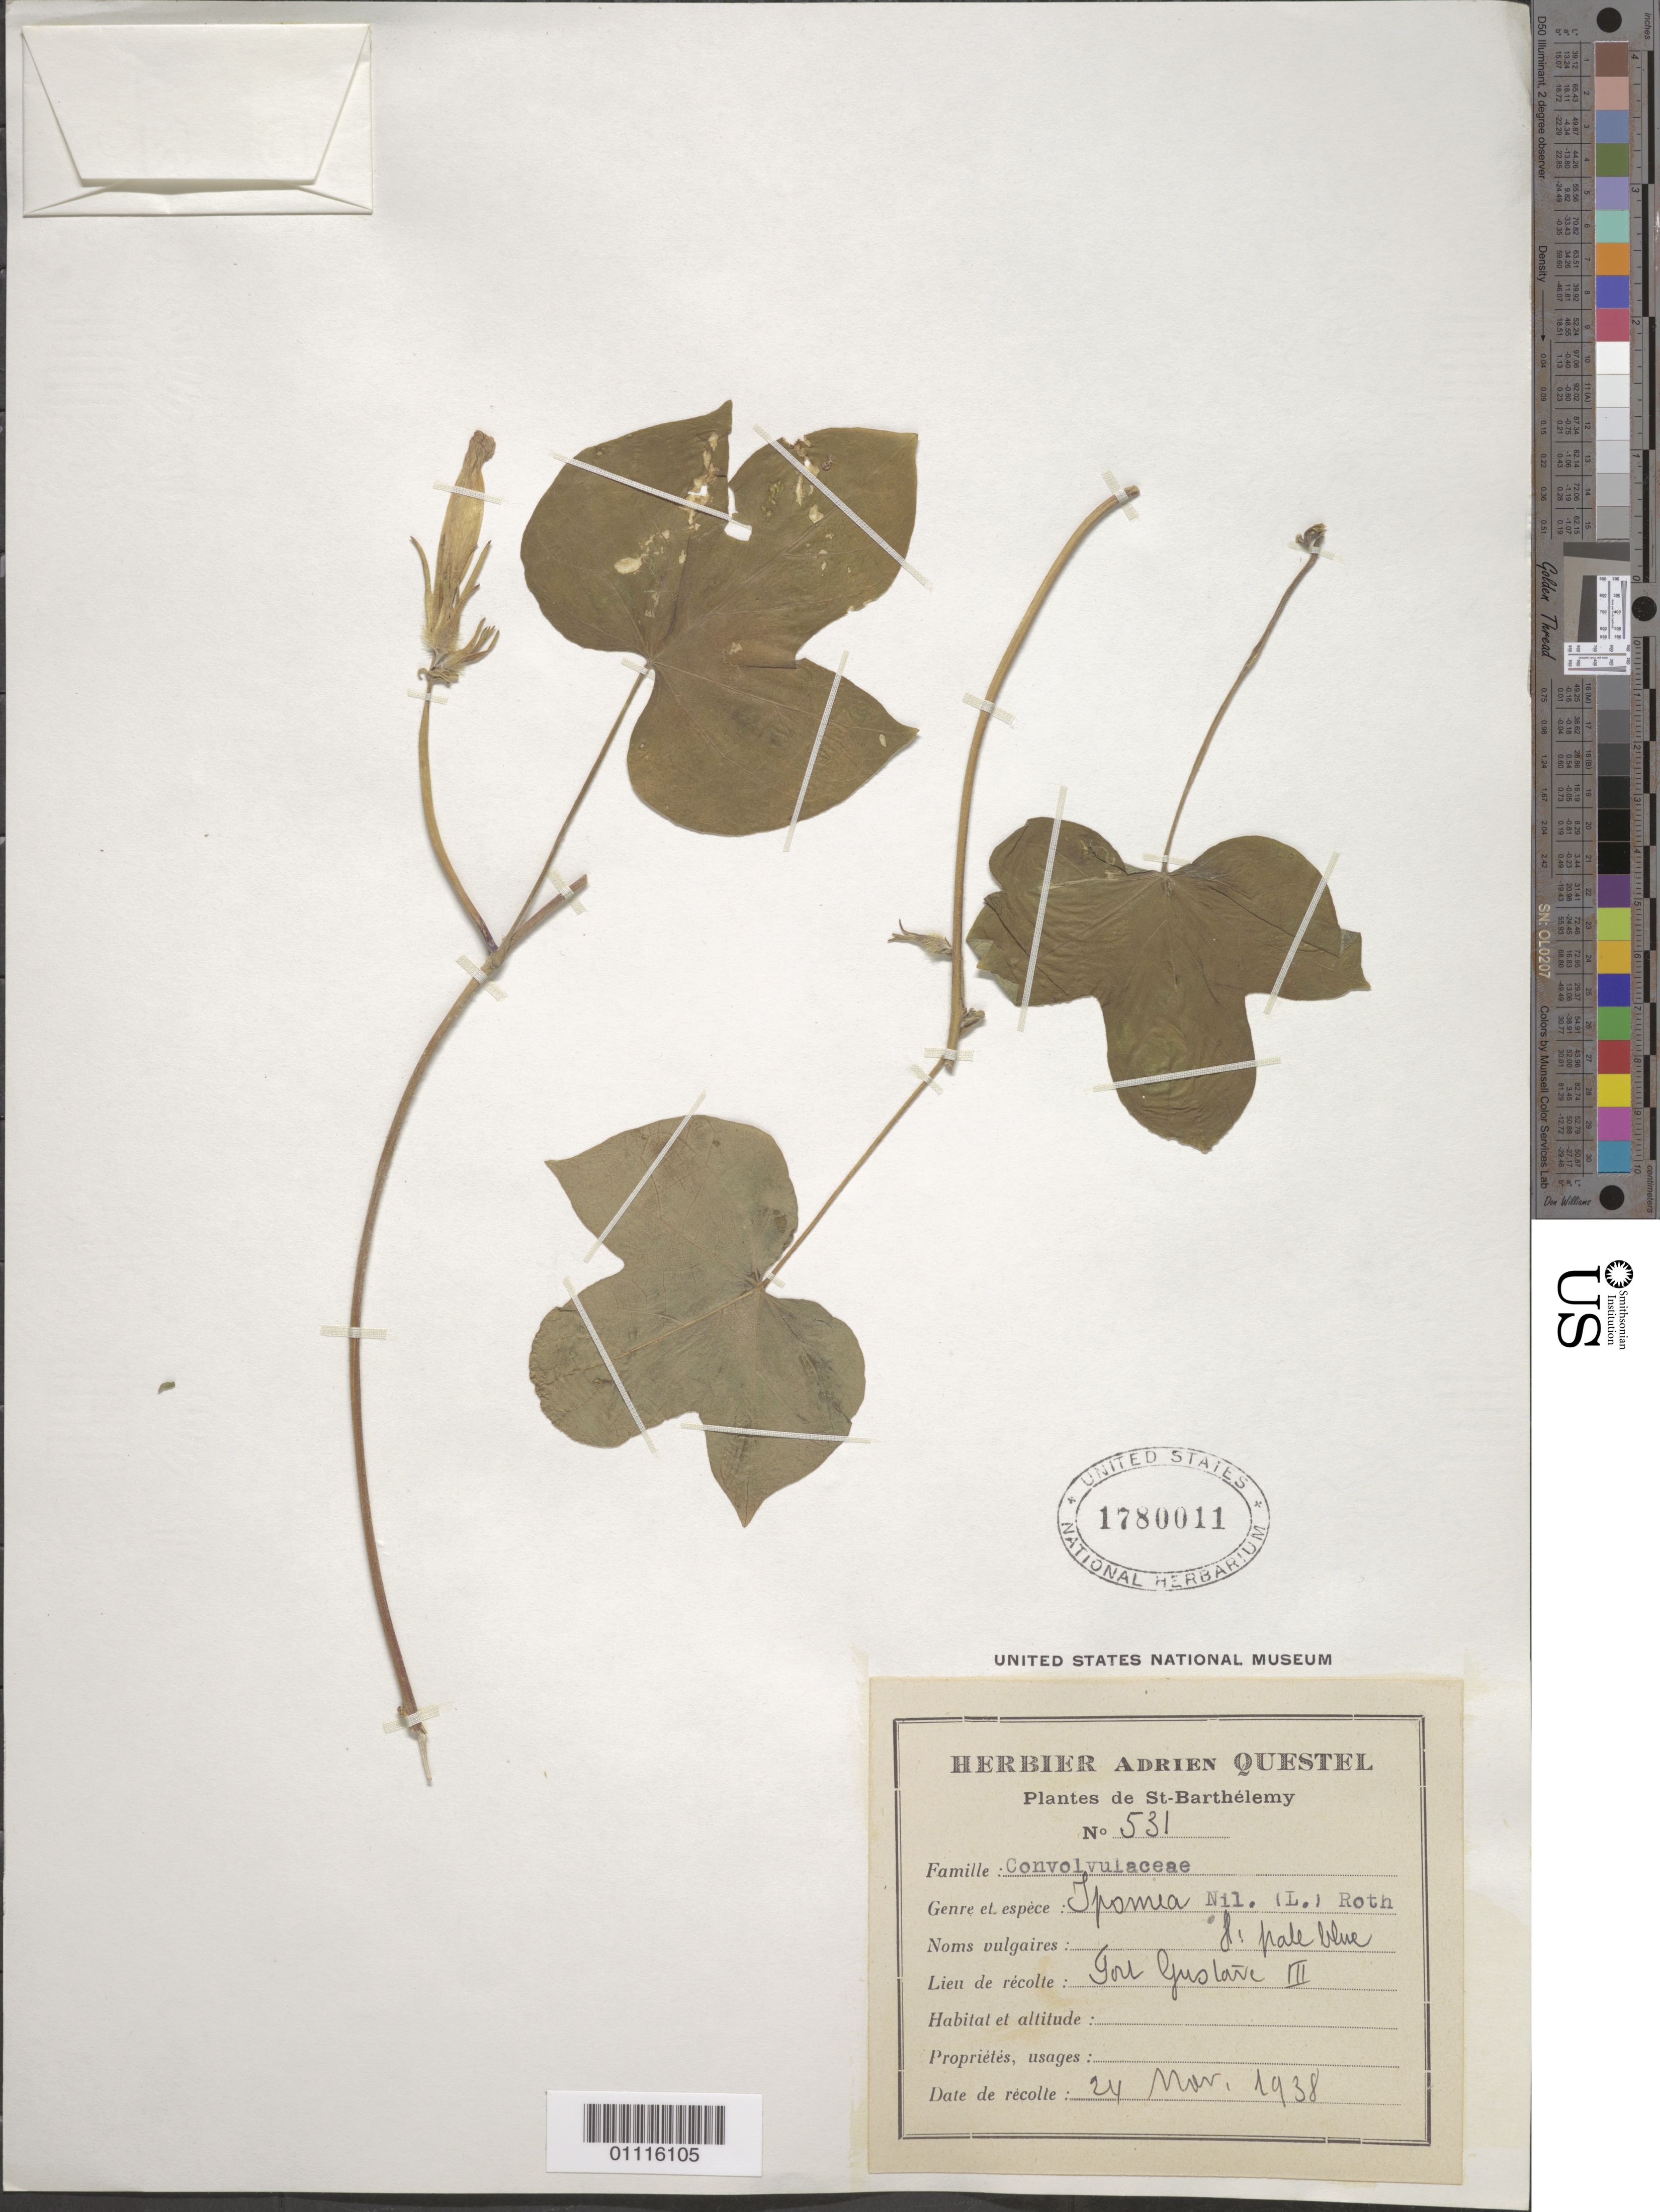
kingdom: Plantae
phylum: Tracheophyta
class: Magnoliopsida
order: Solanales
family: Convolvulaceae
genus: Ipomoea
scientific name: Ipomoea nil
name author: (L.) Roth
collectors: A. Questel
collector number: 531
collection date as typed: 24 Mar 1938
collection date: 1938-03-24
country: Saint Barthélemy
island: St. Barthélemy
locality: Fort Gustave III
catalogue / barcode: US 1780011